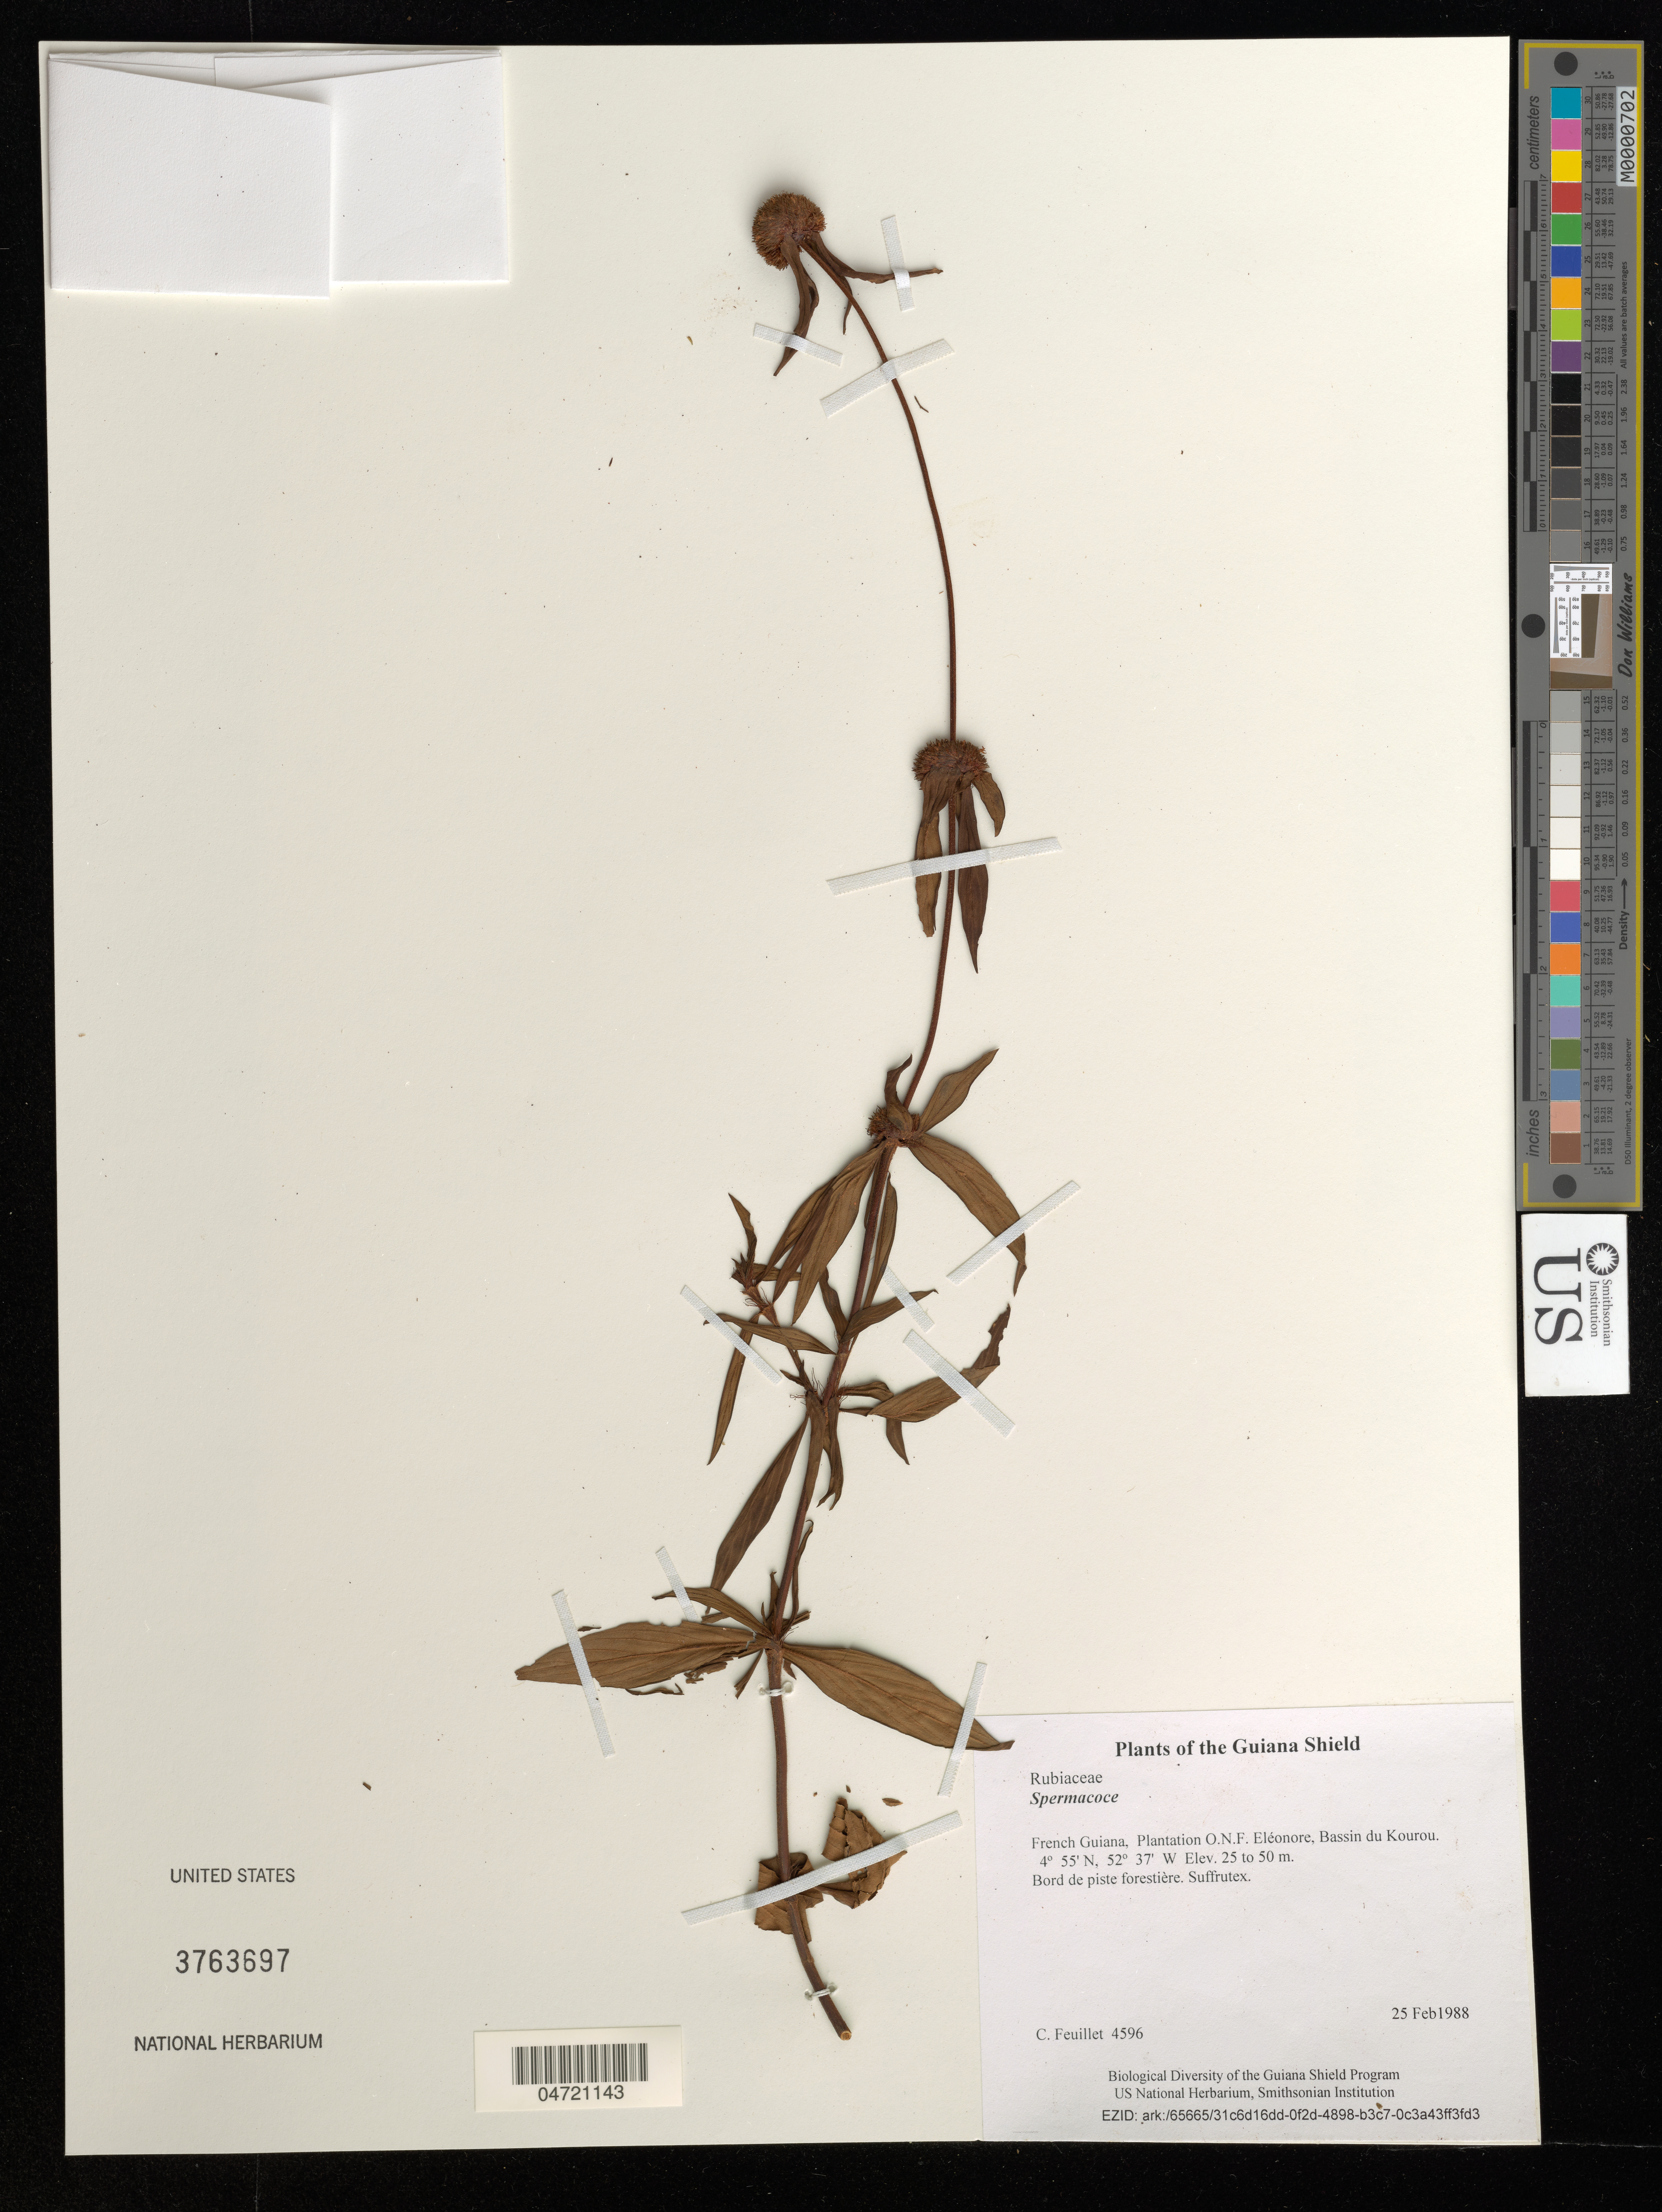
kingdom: Plantae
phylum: Tracheophyta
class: Magnoliopsida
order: Gentianales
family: Rubiaceae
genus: Spermacoce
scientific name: Spermacoce sp.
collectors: C. Feuillet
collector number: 4596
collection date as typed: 25 Feb1988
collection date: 1988-02-25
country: French Guiana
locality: Plantation O.N.F. Eléonore, Bassin du Kourou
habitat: Bord de piste forestière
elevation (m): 25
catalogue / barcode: US 3763697